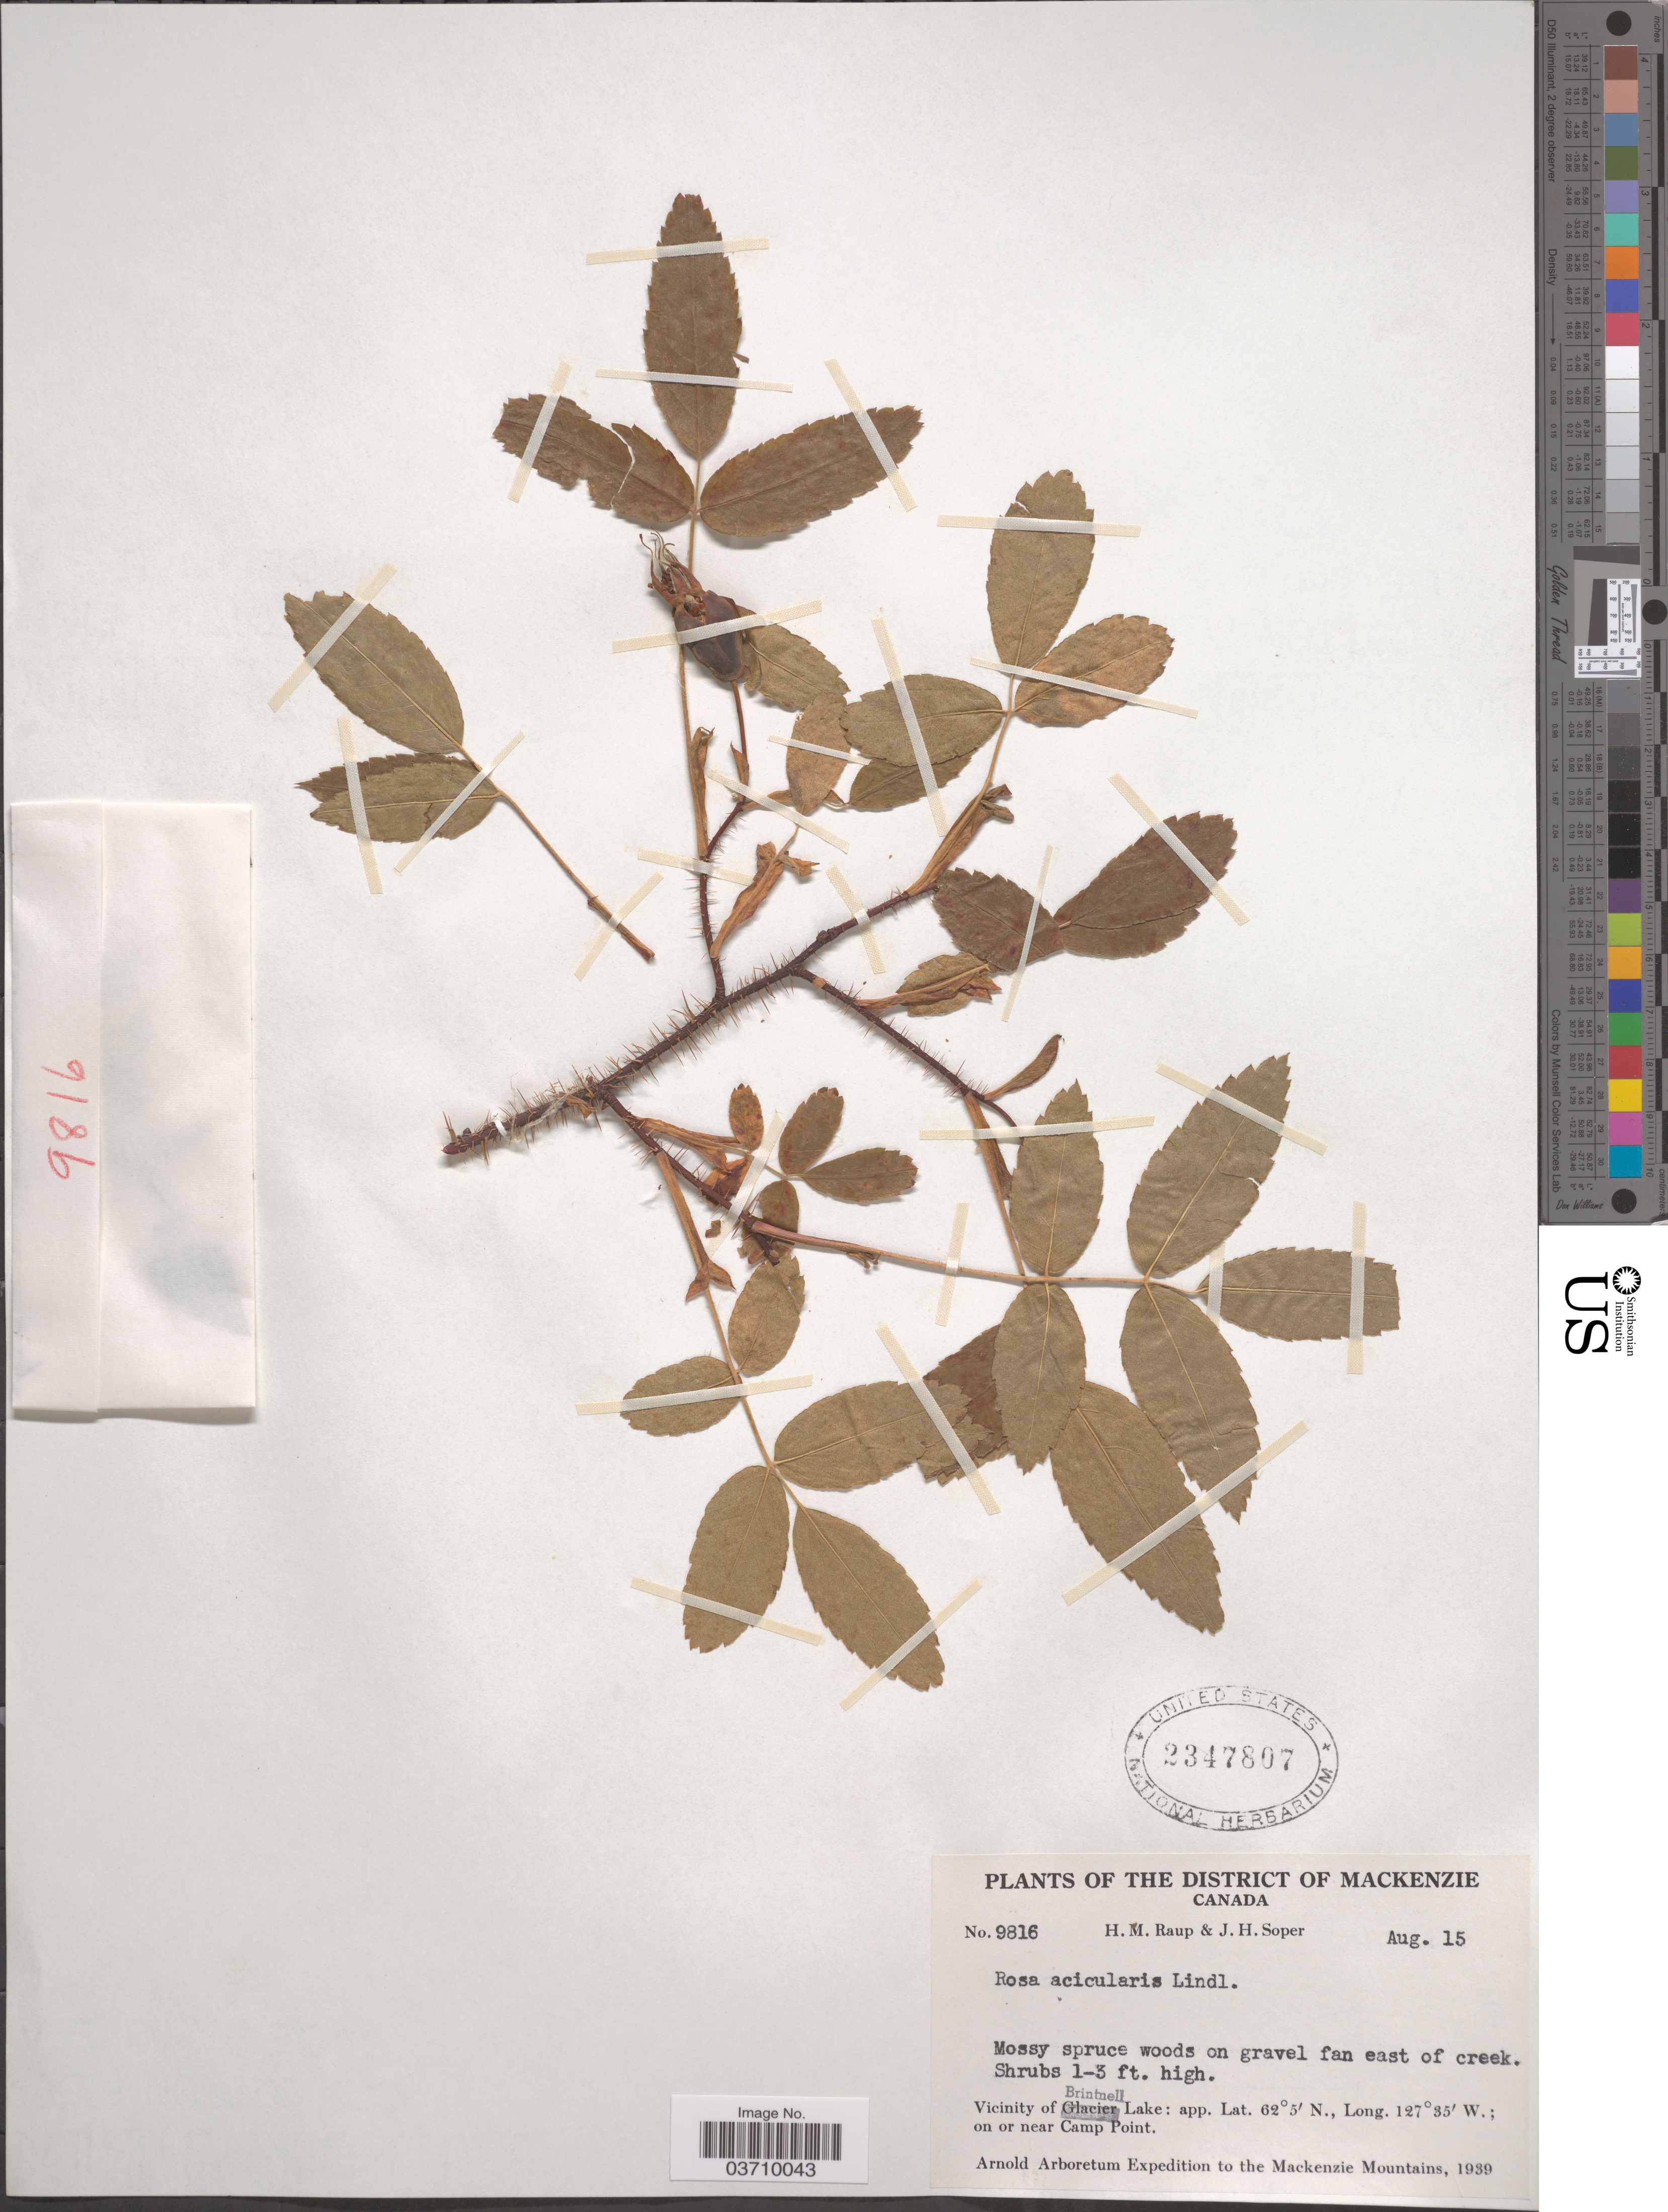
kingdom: Plantae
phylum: Tracheophyta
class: Magnoliopsida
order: Rosales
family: Rosaceae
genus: Rosa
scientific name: Rosa acicularis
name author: Lindl.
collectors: H. Raup & J. H. Soper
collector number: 9816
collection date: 1939-08-15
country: Canada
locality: The District of Mackenzie. Vicinity of Brintnell Lake. On or near Camp Point. Mackenzie Mountains.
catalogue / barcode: US 2347807